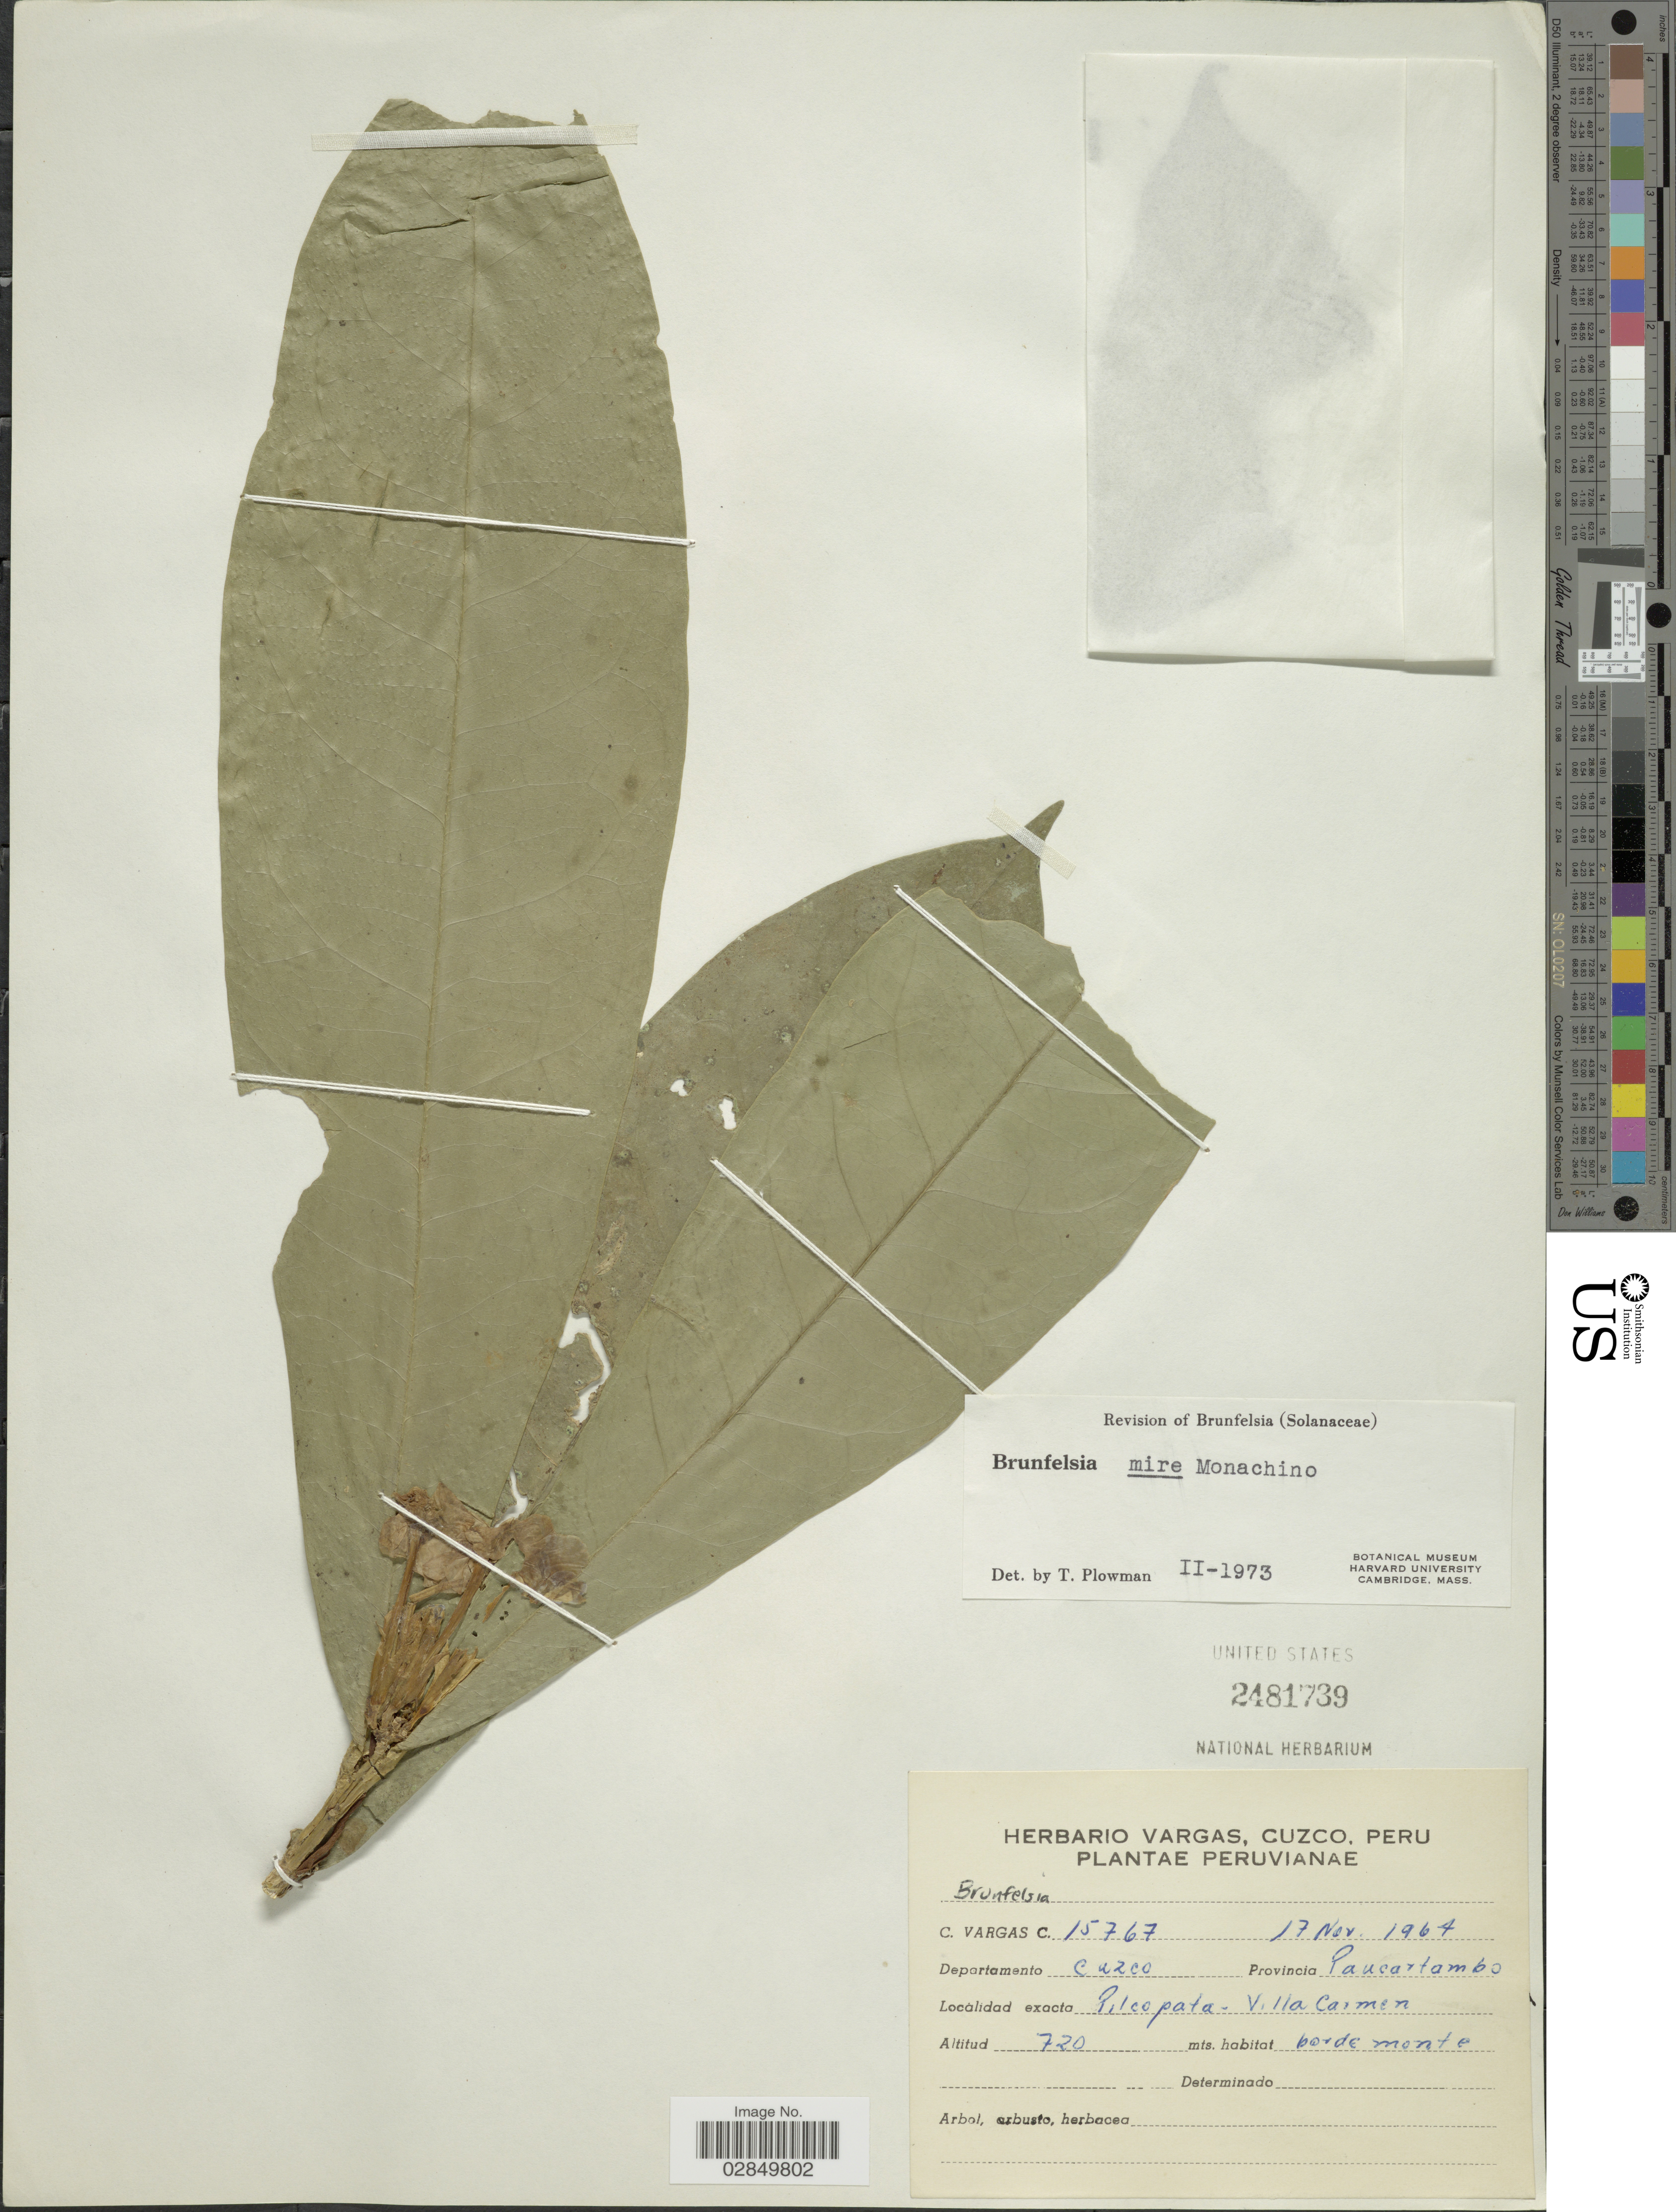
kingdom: Plantae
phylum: Tracheophyta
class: Magnoliopsida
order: Solanales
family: Solanaceae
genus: Brunfelsia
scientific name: Brunfelsia mire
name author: Monach.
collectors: C. Vargas Calderón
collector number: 15767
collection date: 1964-11-17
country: Peru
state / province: Cusco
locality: Departamento Cuzco, Provincia Paucartambo, Pilcopata, Villa Carmen.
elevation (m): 720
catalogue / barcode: US 2481739